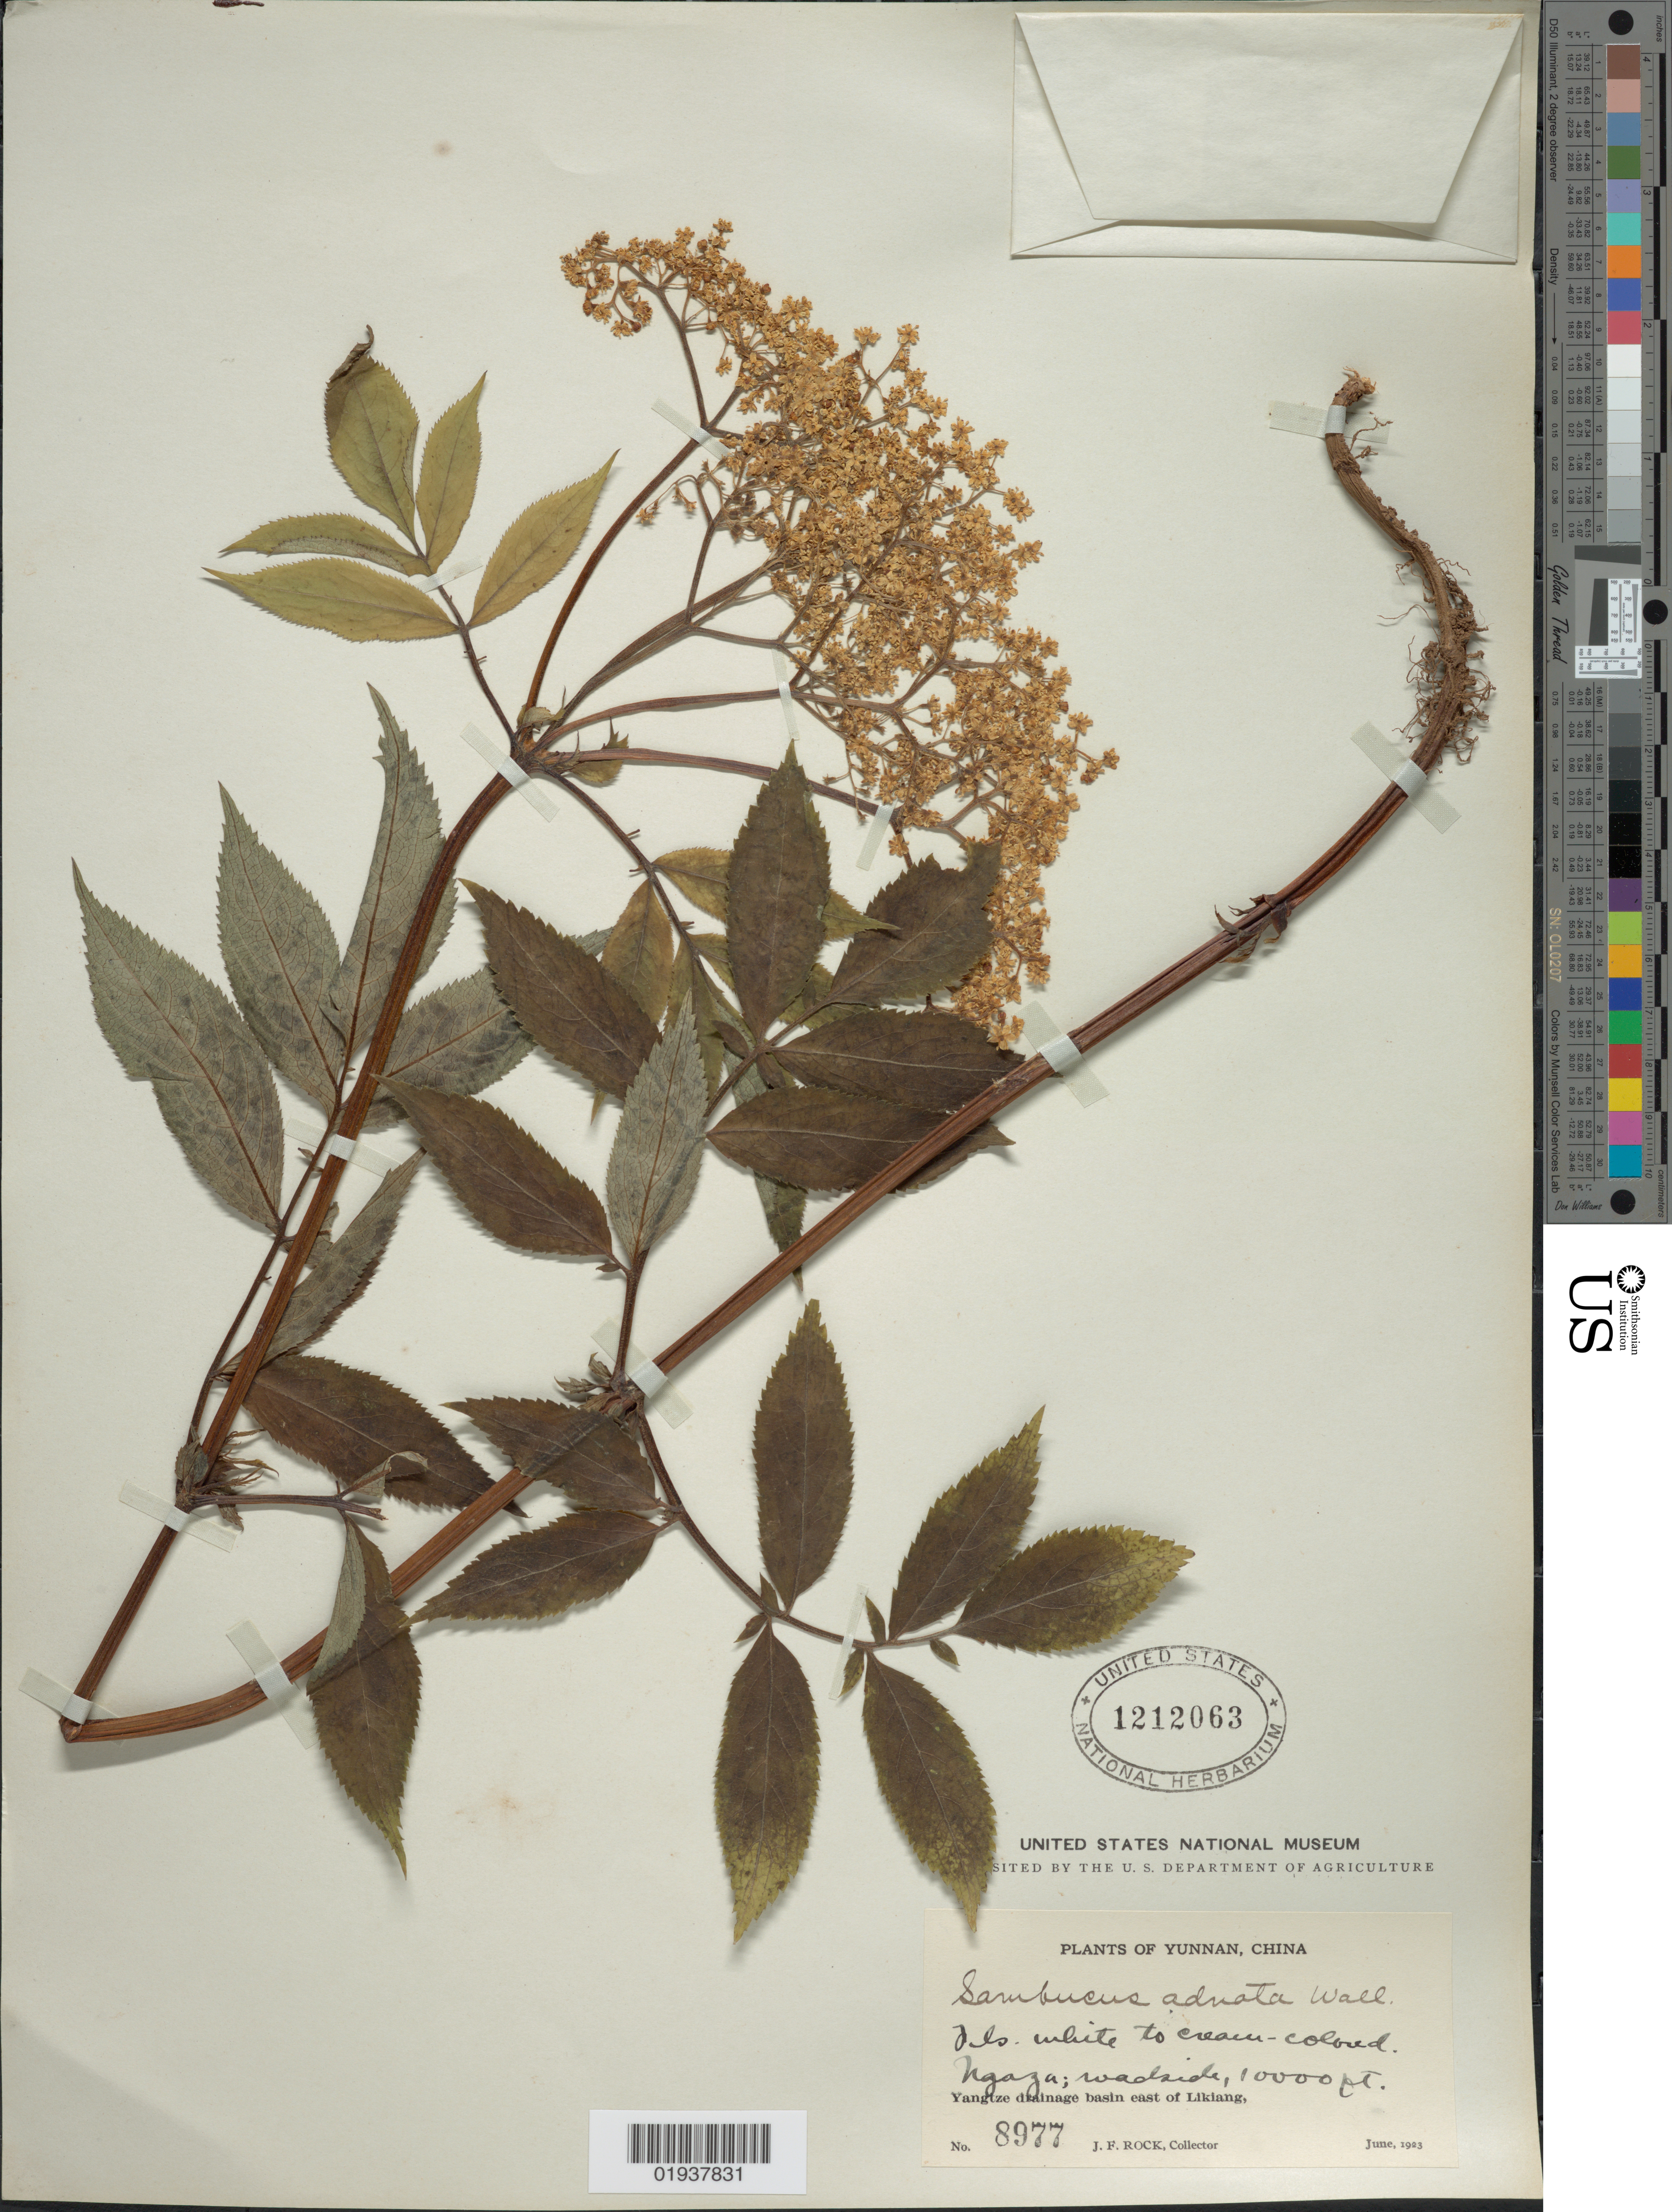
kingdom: Plantae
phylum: Tracheophyta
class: Magnoliopsida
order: Dipsacales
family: Viburnaceae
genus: Sambucus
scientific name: Sambucus adnata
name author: Wall. ex DC.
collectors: J. Rock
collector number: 8977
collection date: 1923-06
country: China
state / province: Yunnan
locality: Ngaza; Yangtze drainage basin east of Likiang.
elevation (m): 3048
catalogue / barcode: US 1212063